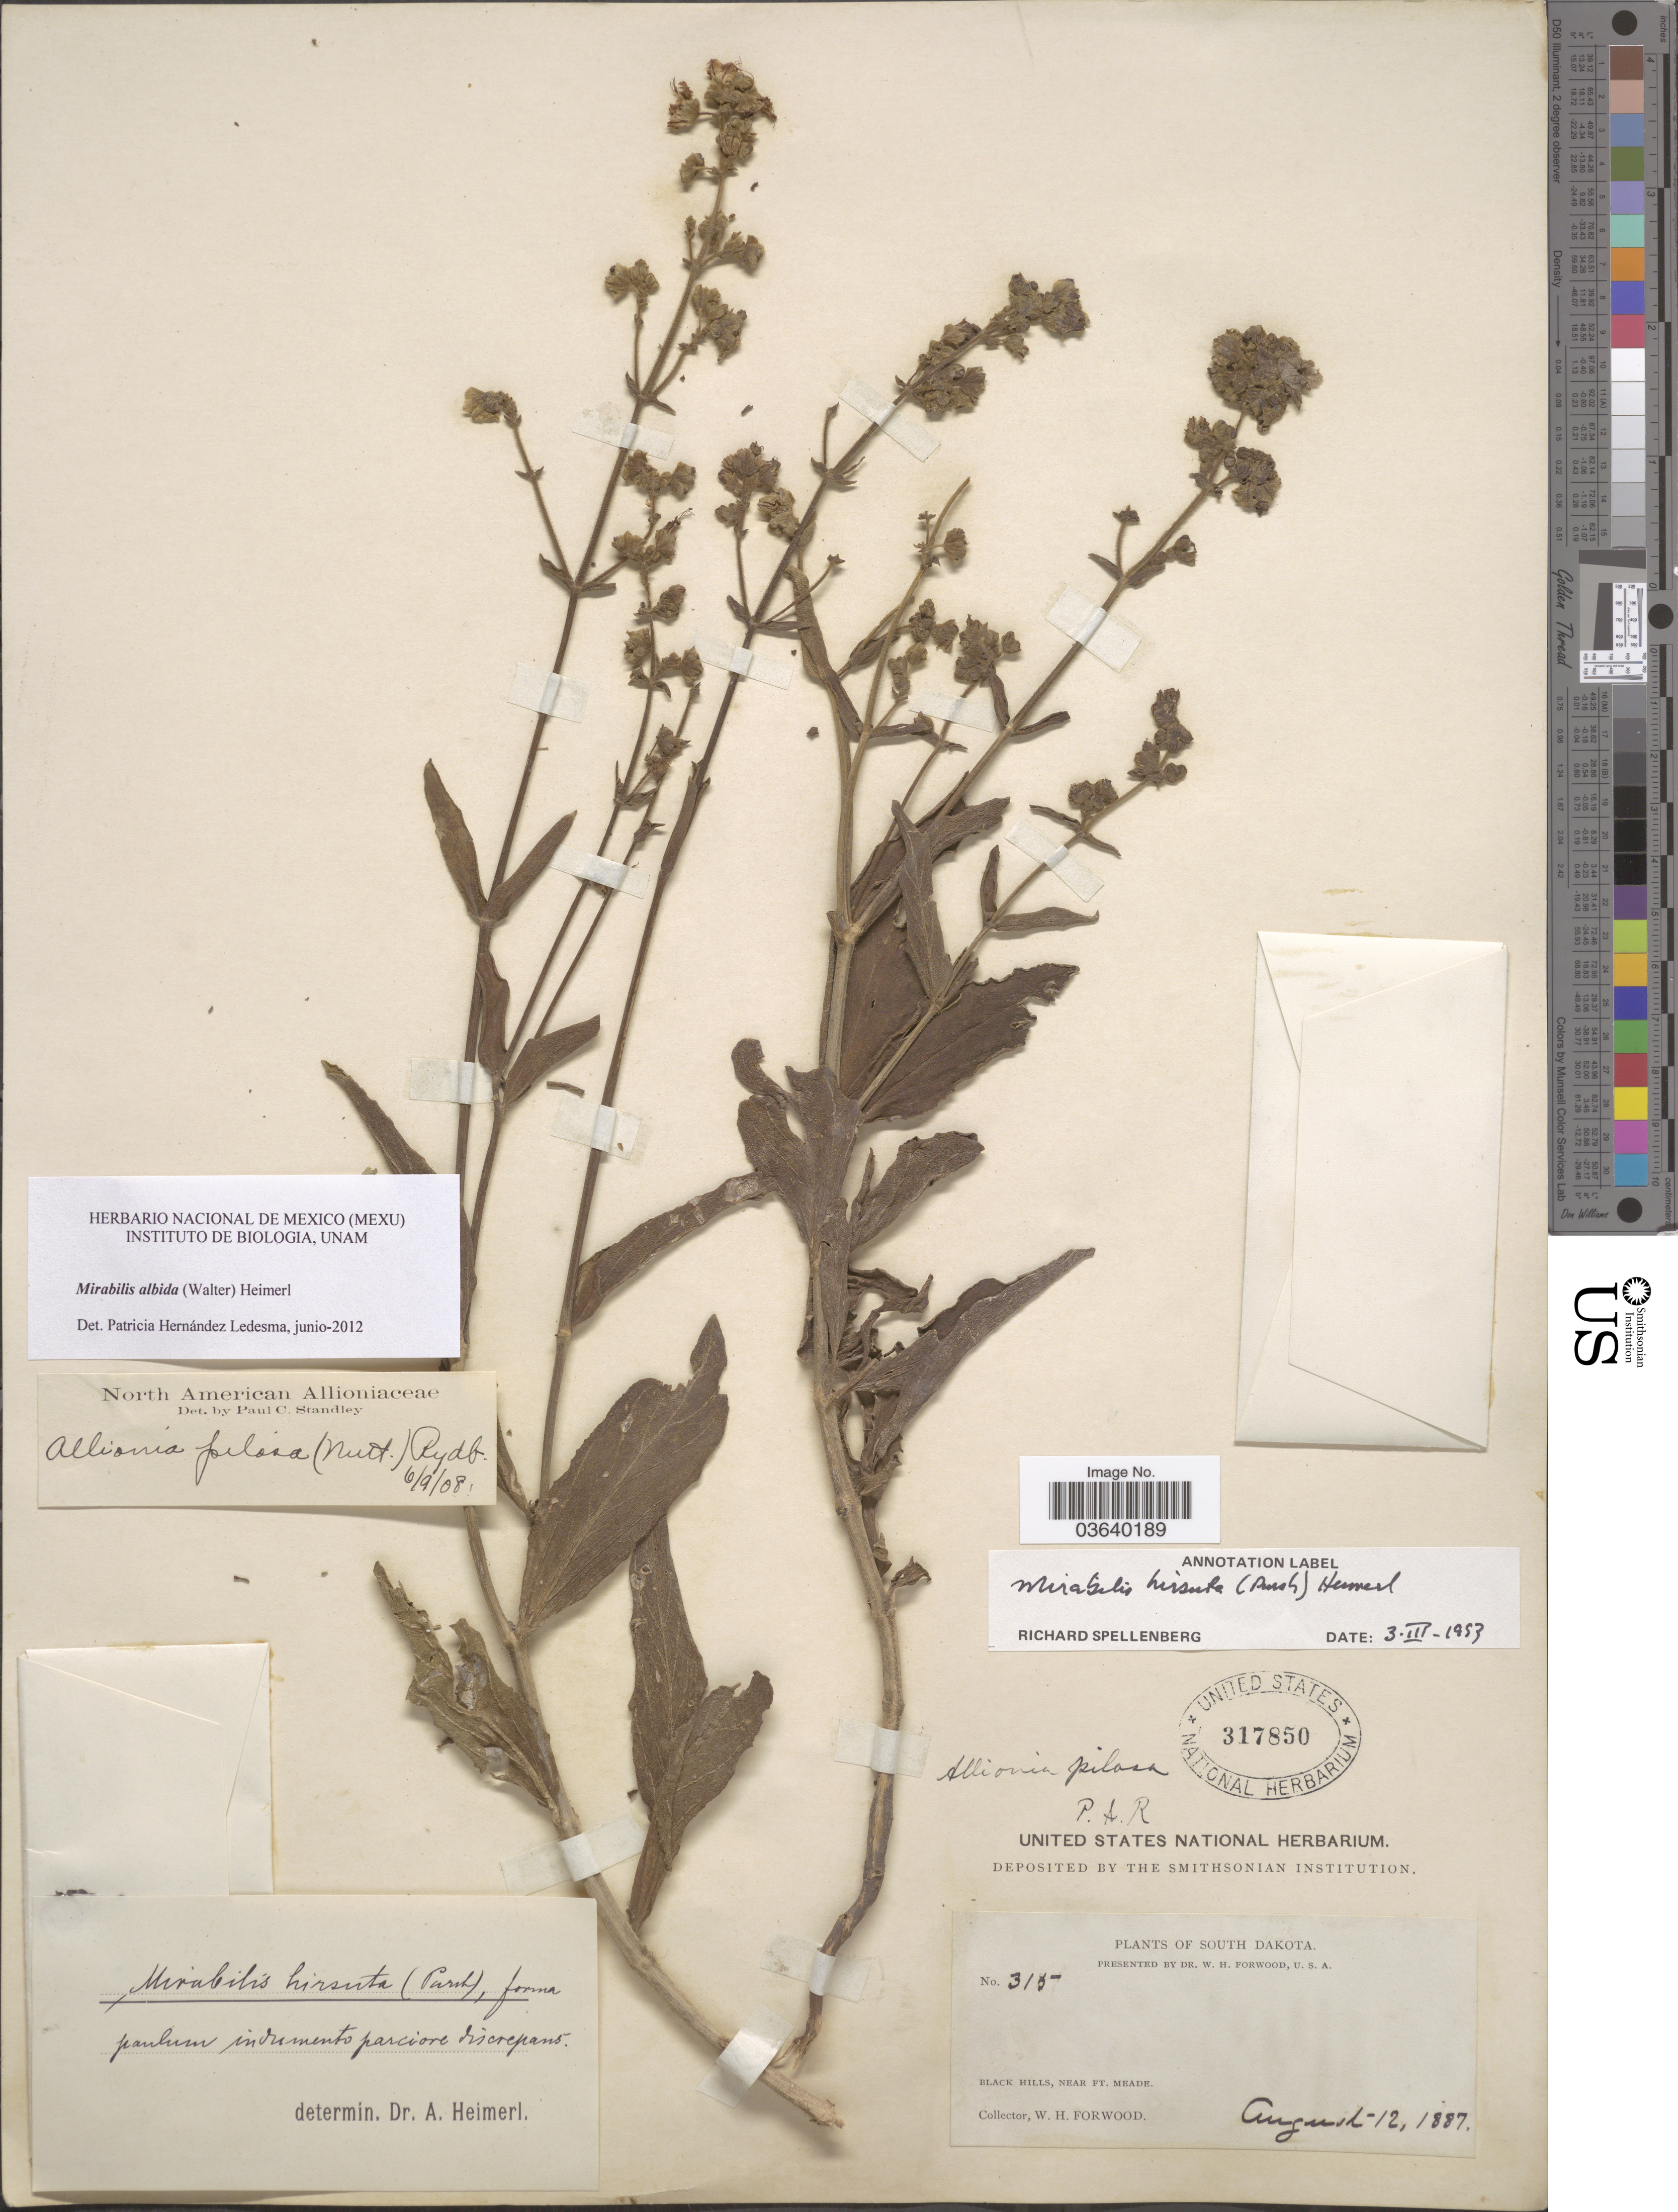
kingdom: Plantae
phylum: Tracheophyta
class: Magnoliopsida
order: Caryophyllales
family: Nyctaginaceae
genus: Mirabilis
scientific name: Mirabilis albida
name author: (Walter) Heimerl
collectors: W. Forwood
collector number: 315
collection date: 1887-08-12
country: United States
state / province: South Dakota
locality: Black Hills, near Ft. Meade.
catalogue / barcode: US 317850